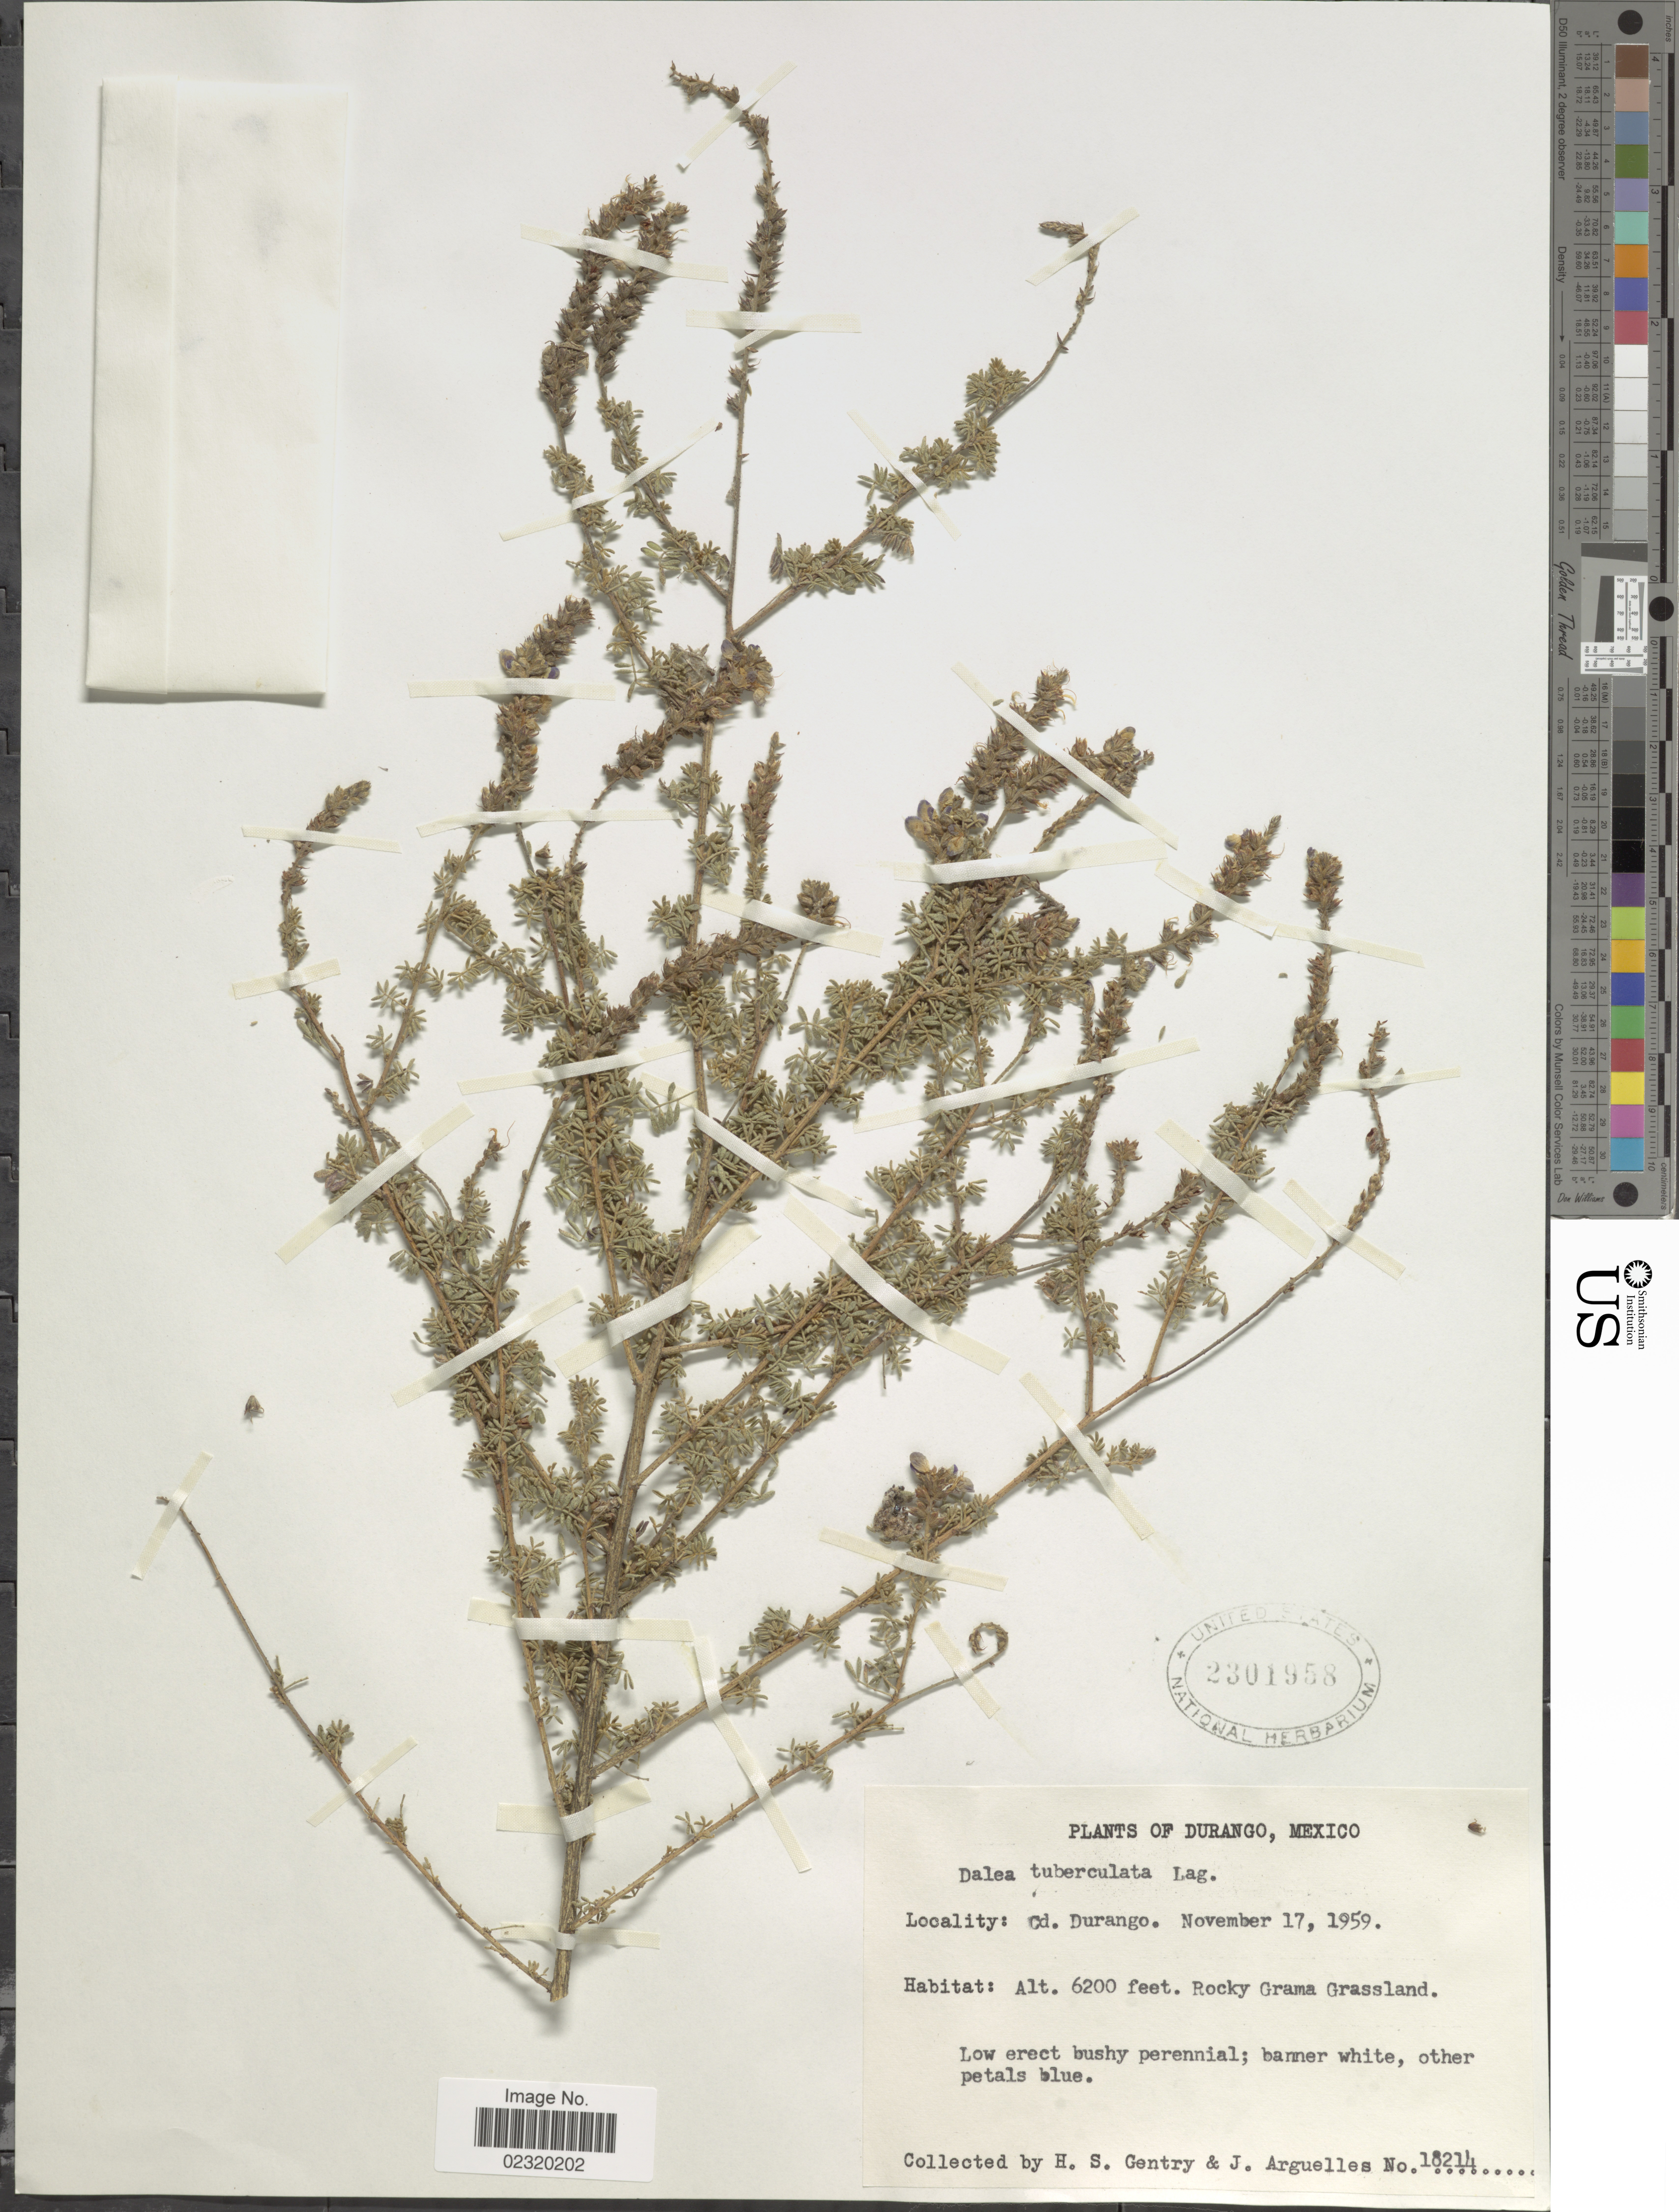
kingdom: Plantae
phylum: Tracheophyta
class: Magnoliopsida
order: Fabales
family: Fabaceae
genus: Dalea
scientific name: Dalea tuberculata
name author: Lag.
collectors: H. S. Gentry & J. Arguelles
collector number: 18214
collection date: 1959-11-17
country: Mexico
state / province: Durango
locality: Cd. Durango. Rocky Grama Grassland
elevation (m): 1890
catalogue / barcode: US 2301958